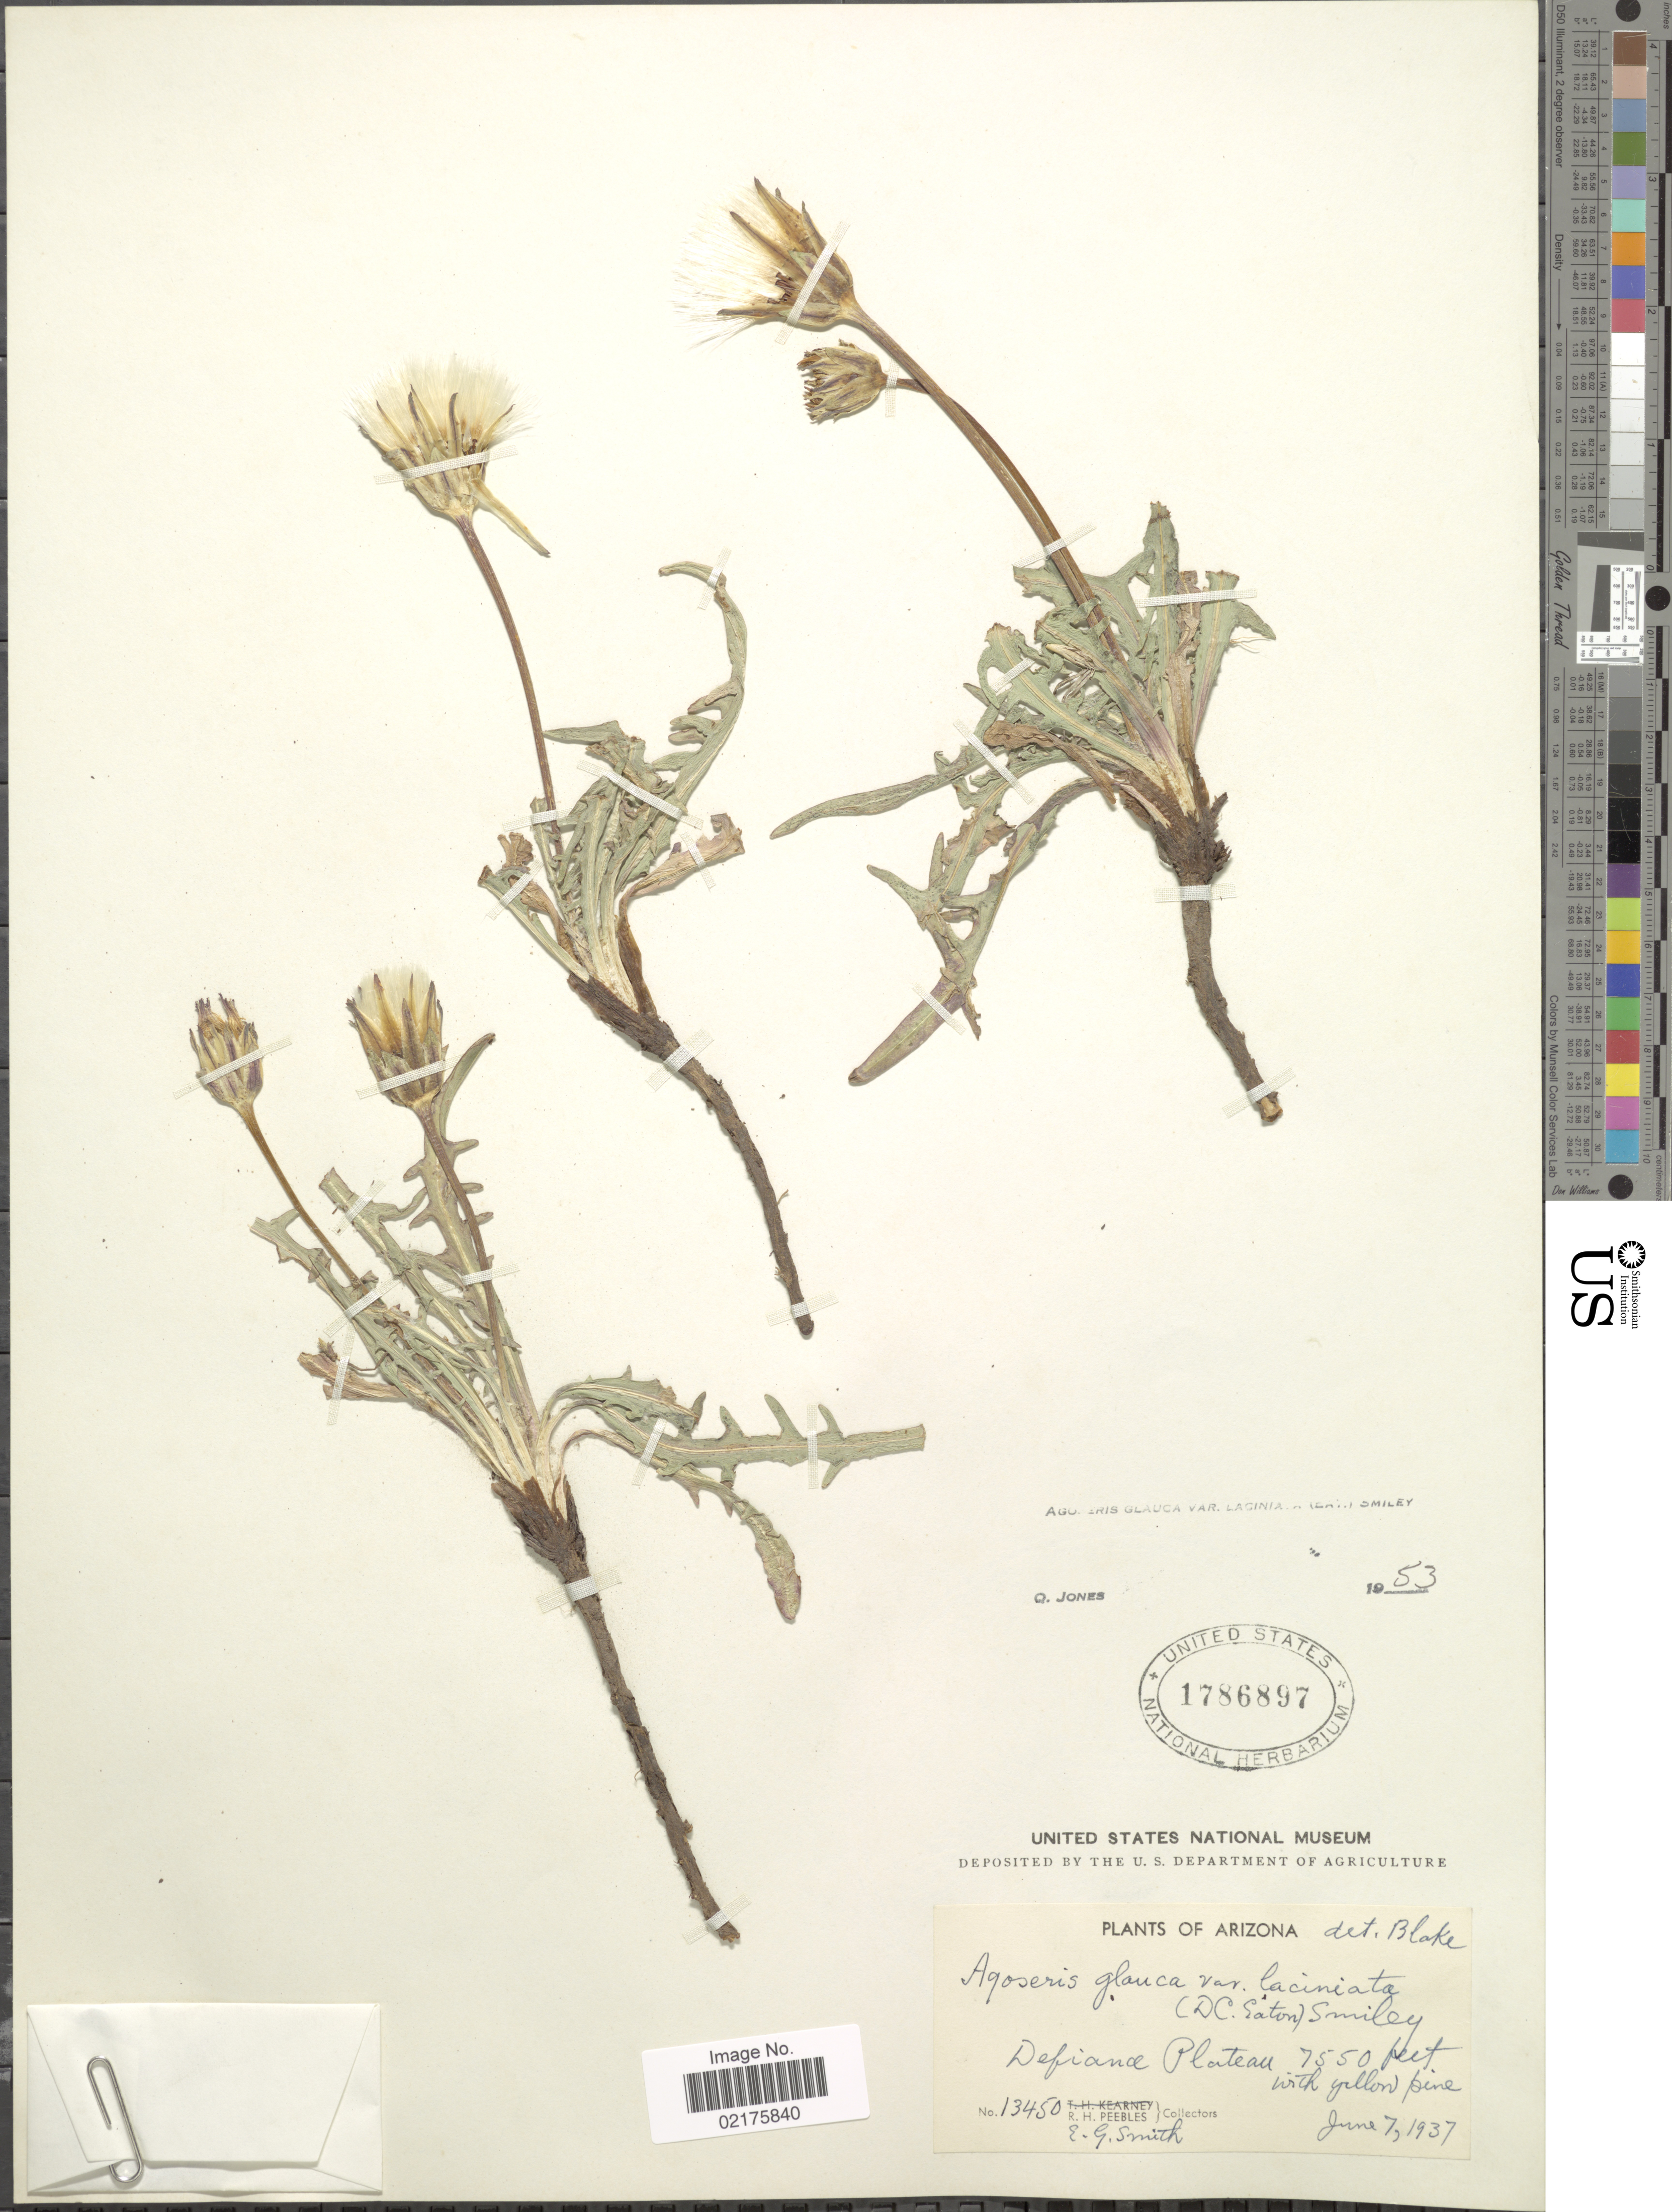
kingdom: Plantae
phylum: Tracheophyta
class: Magnoliopsida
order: Asterales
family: Asteraceae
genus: Agoseris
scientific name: Agoseris parviflora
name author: (Nutt.) D. Dietr.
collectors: R. H. Peebles & E. G. Smith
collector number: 13450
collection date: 1937-06-07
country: United States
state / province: Arizona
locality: Defiance Plateau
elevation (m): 2301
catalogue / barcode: US 1786897